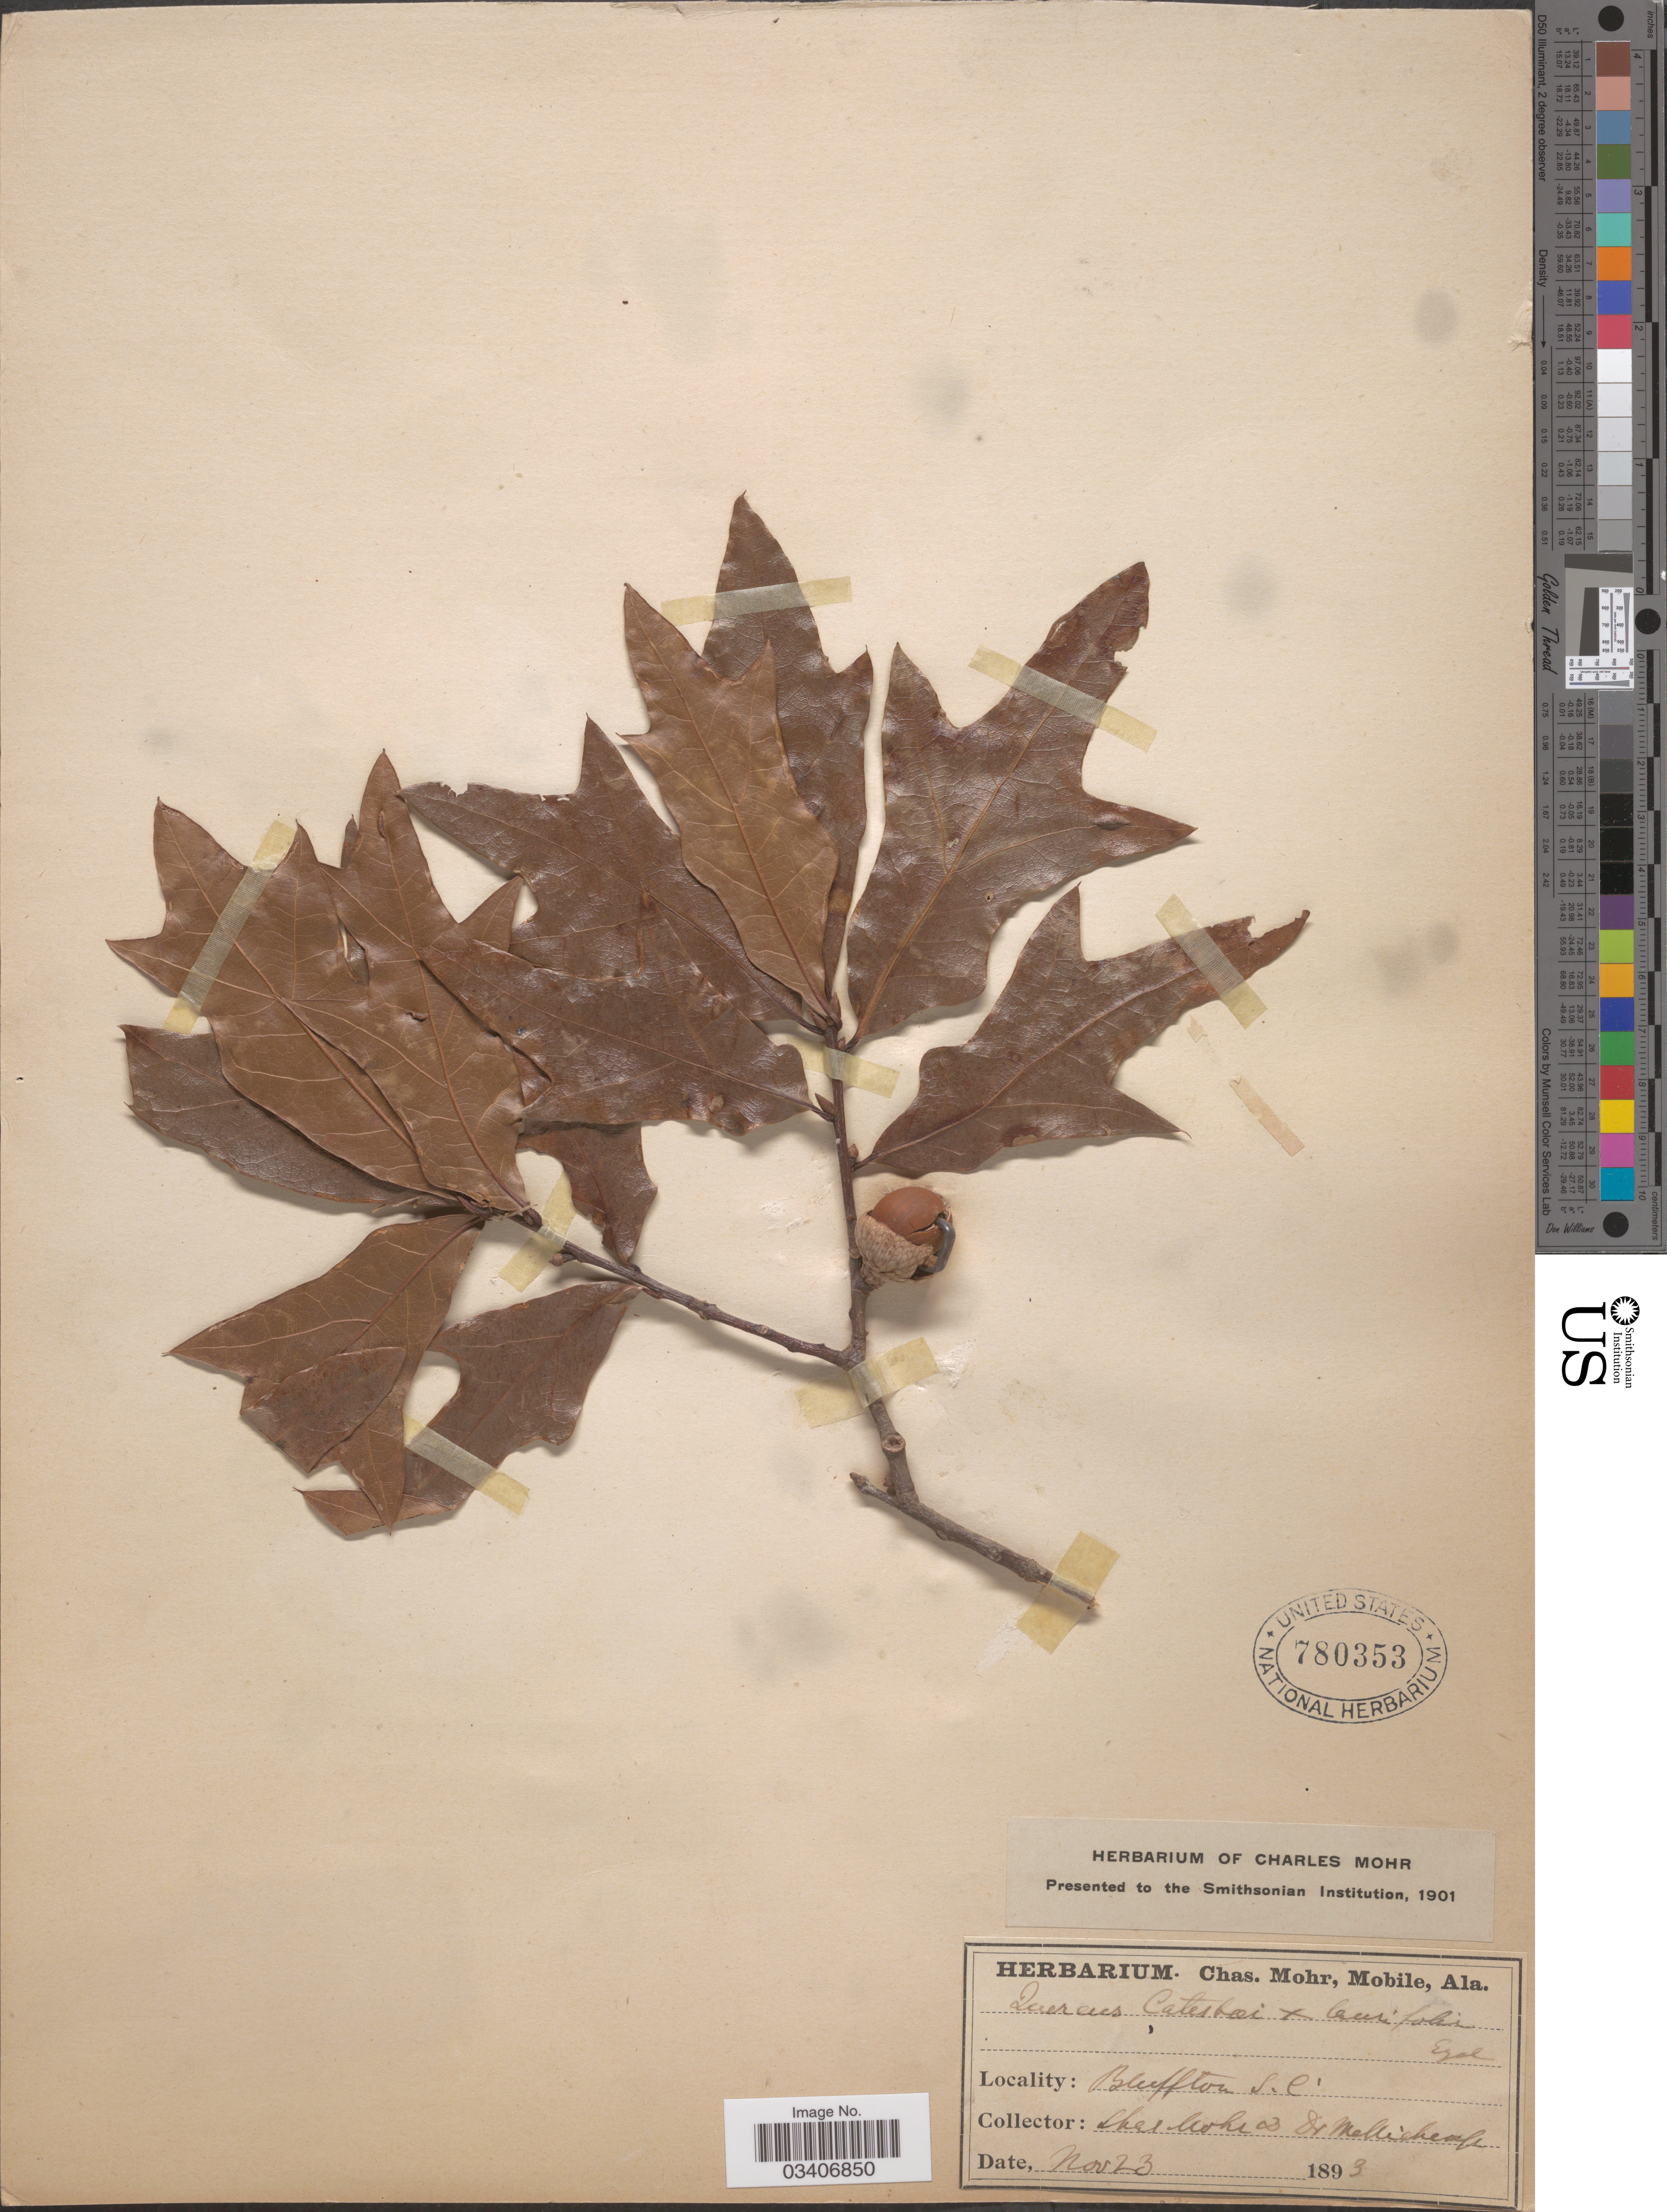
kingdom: Plantae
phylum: Tracheophyta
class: Magnoliopsida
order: Fagales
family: Fagaceae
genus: Quercus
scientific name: Quercus x mellichampii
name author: Trel.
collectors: Mohr, C. T. (herbarium) & -. Mellichamp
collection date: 1893-11-23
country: United States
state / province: South Carolina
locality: Bluffton.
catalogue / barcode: US 780353